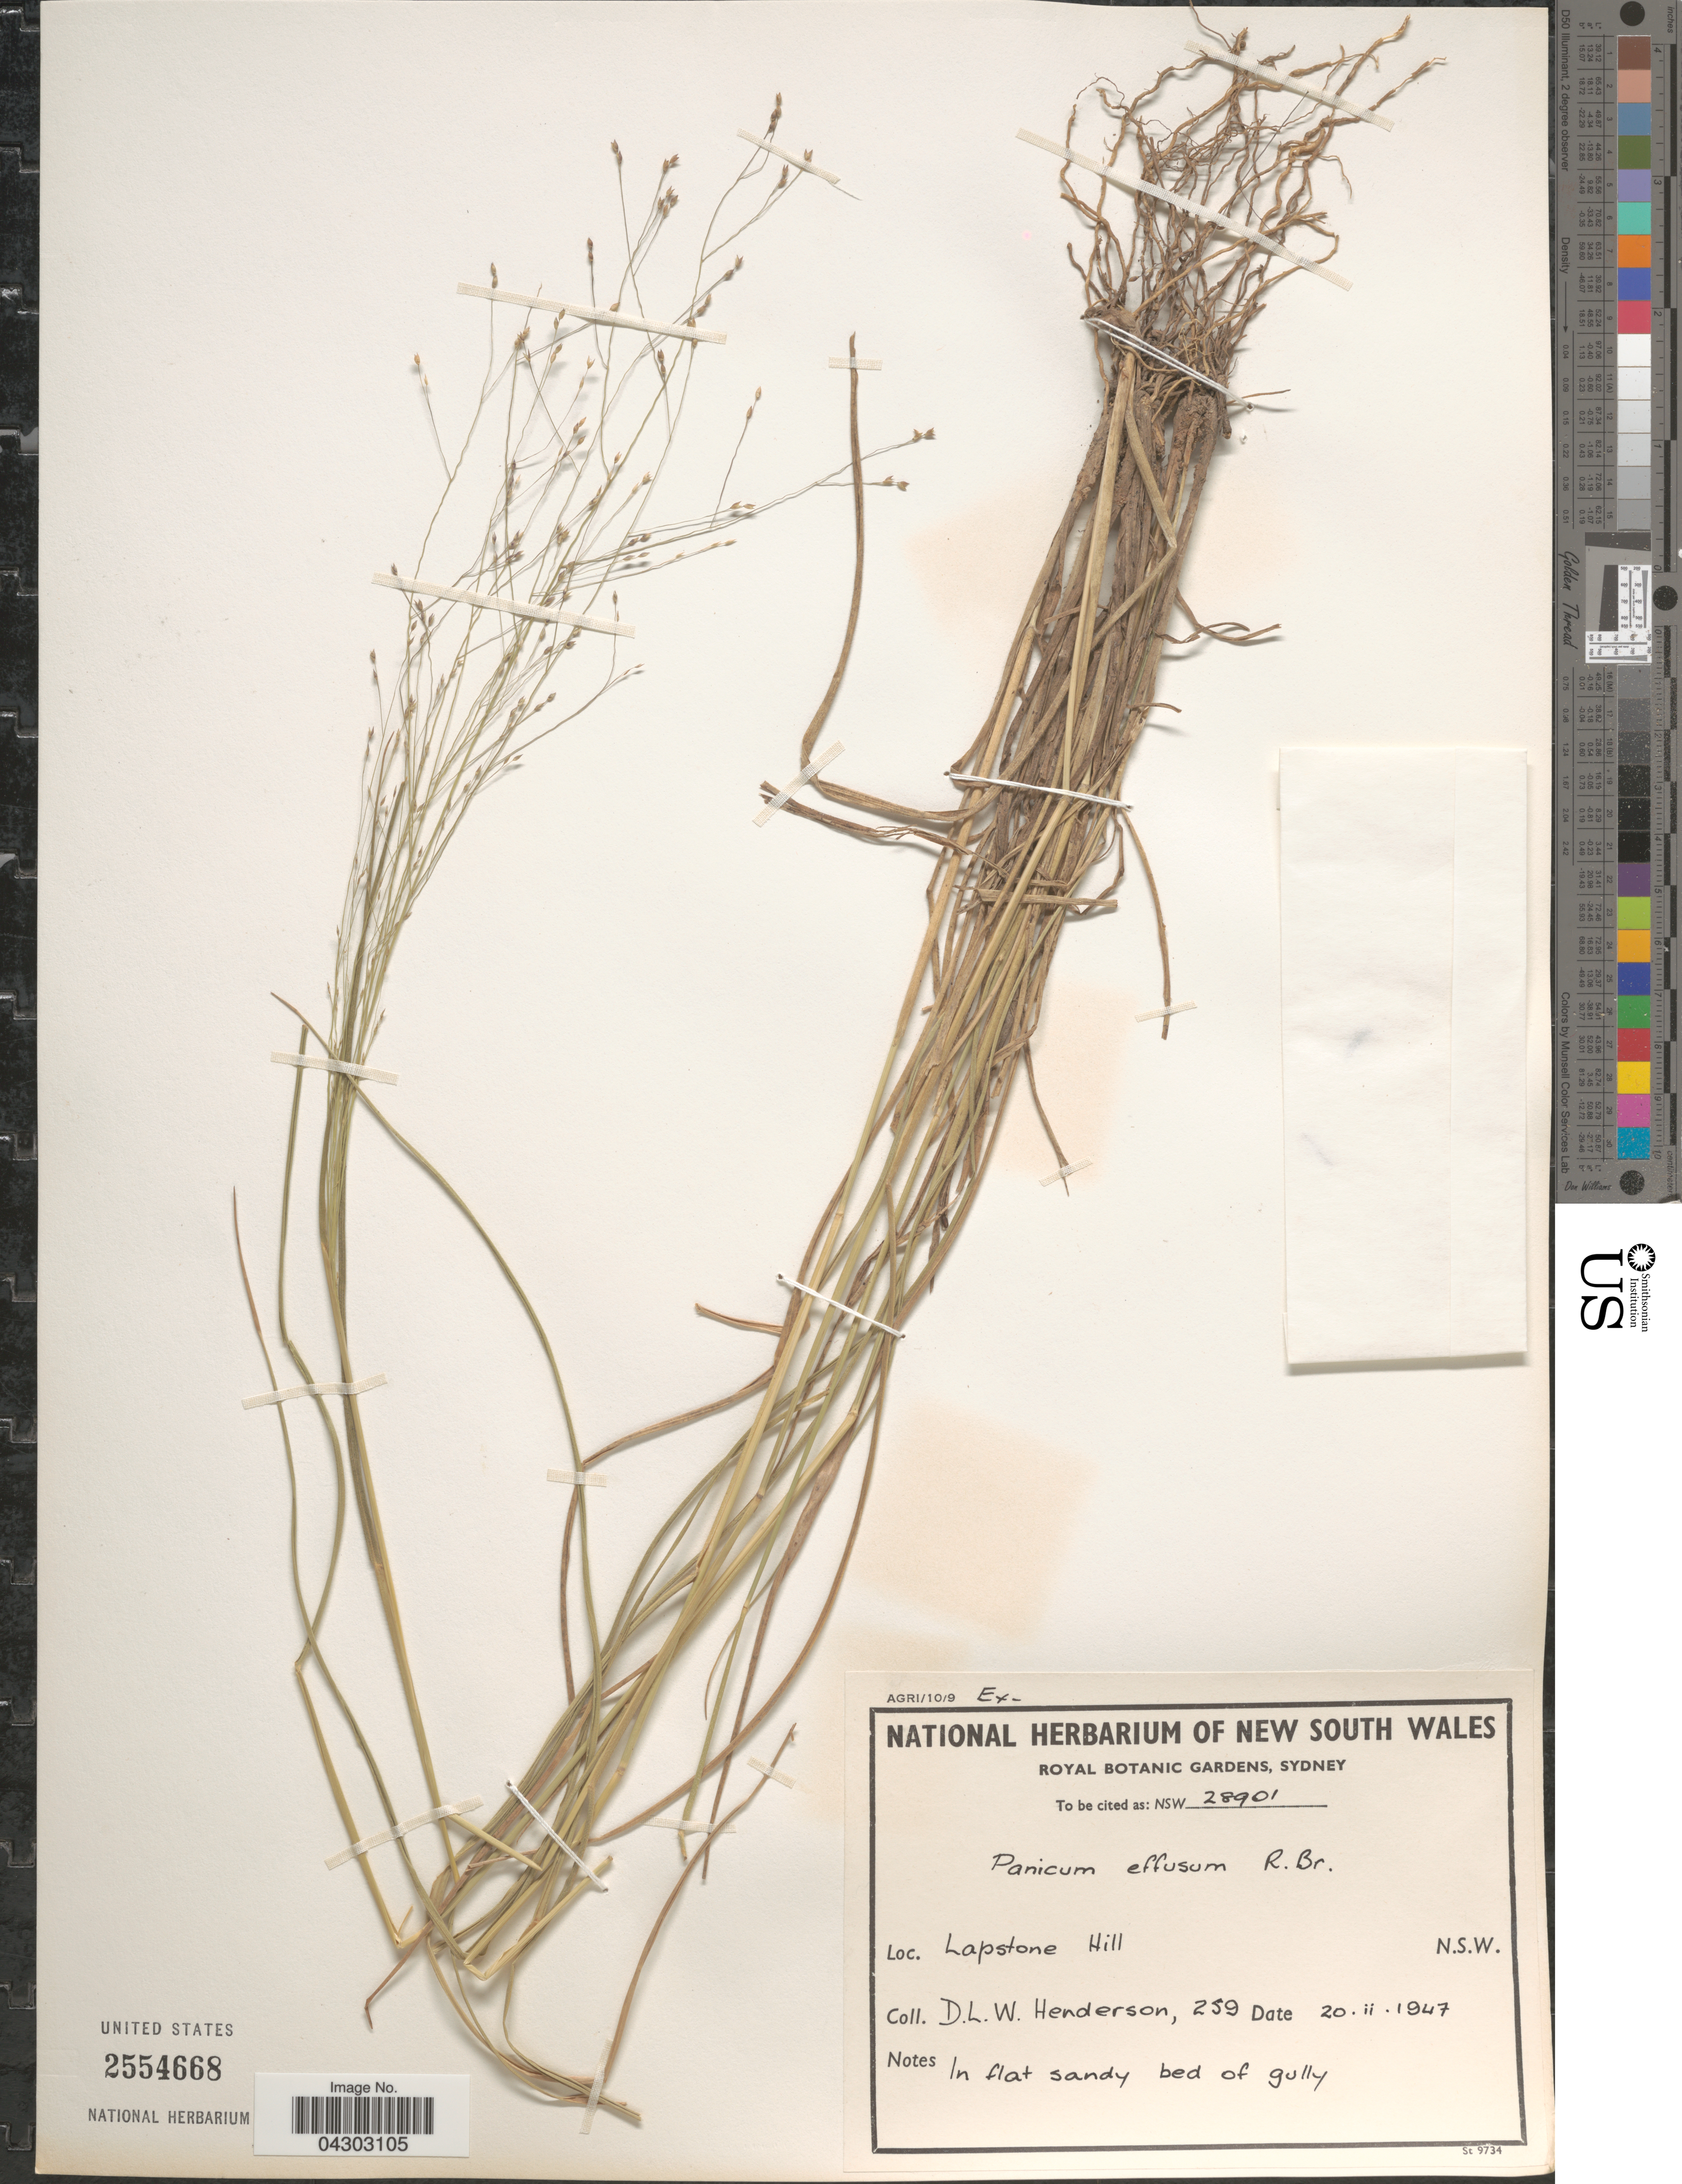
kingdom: Plantae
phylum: Tracheophyta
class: Liliopsida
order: Poales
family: Poaceae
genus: Panicum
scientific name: Panicum effusum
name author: R. Br.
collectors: D. Henderson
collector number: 259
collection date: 1947-02-20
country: Australia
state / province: New South Wales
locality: Lapstone Hill.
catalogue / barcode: US 2554668